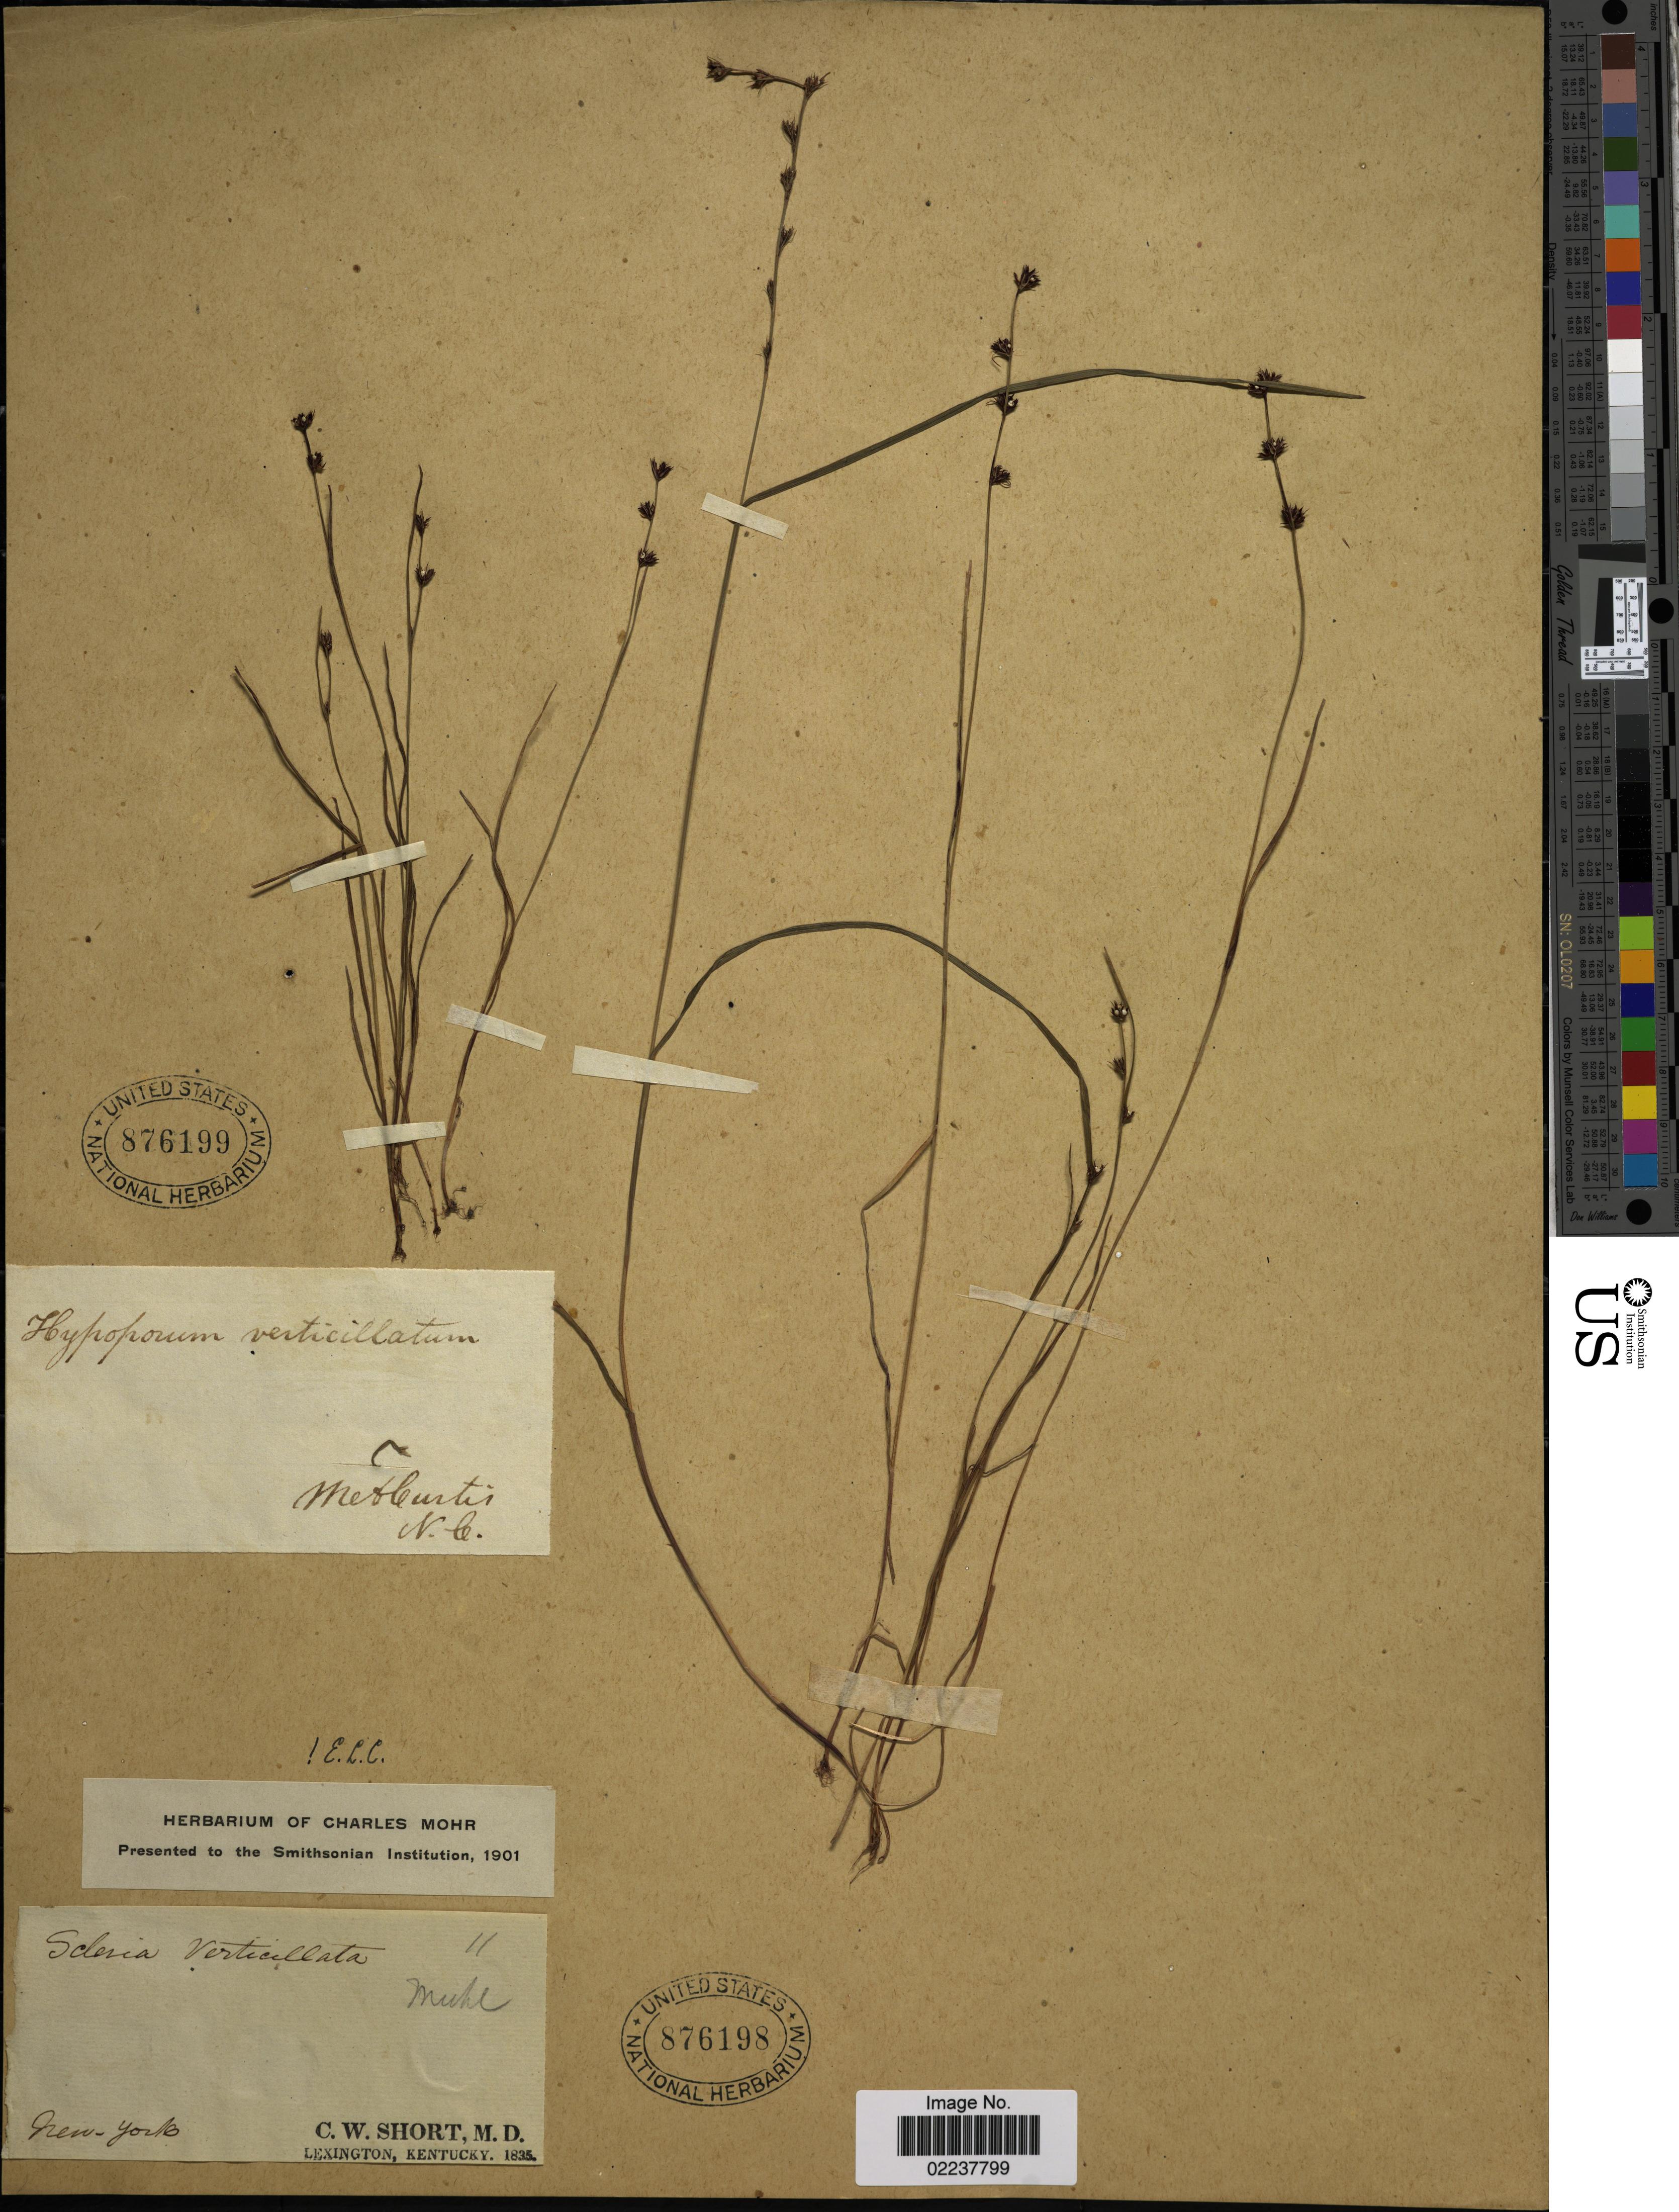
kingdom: Plantae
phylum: Tracheophyta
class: Liliopsida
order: Poales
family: Cyperaceae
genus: Scleria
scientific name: Scleria verticillata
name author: Muhl. ex Willd.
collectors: C. W. Short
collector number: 11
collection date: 1835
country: United States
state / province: New York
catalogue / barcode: US 876198